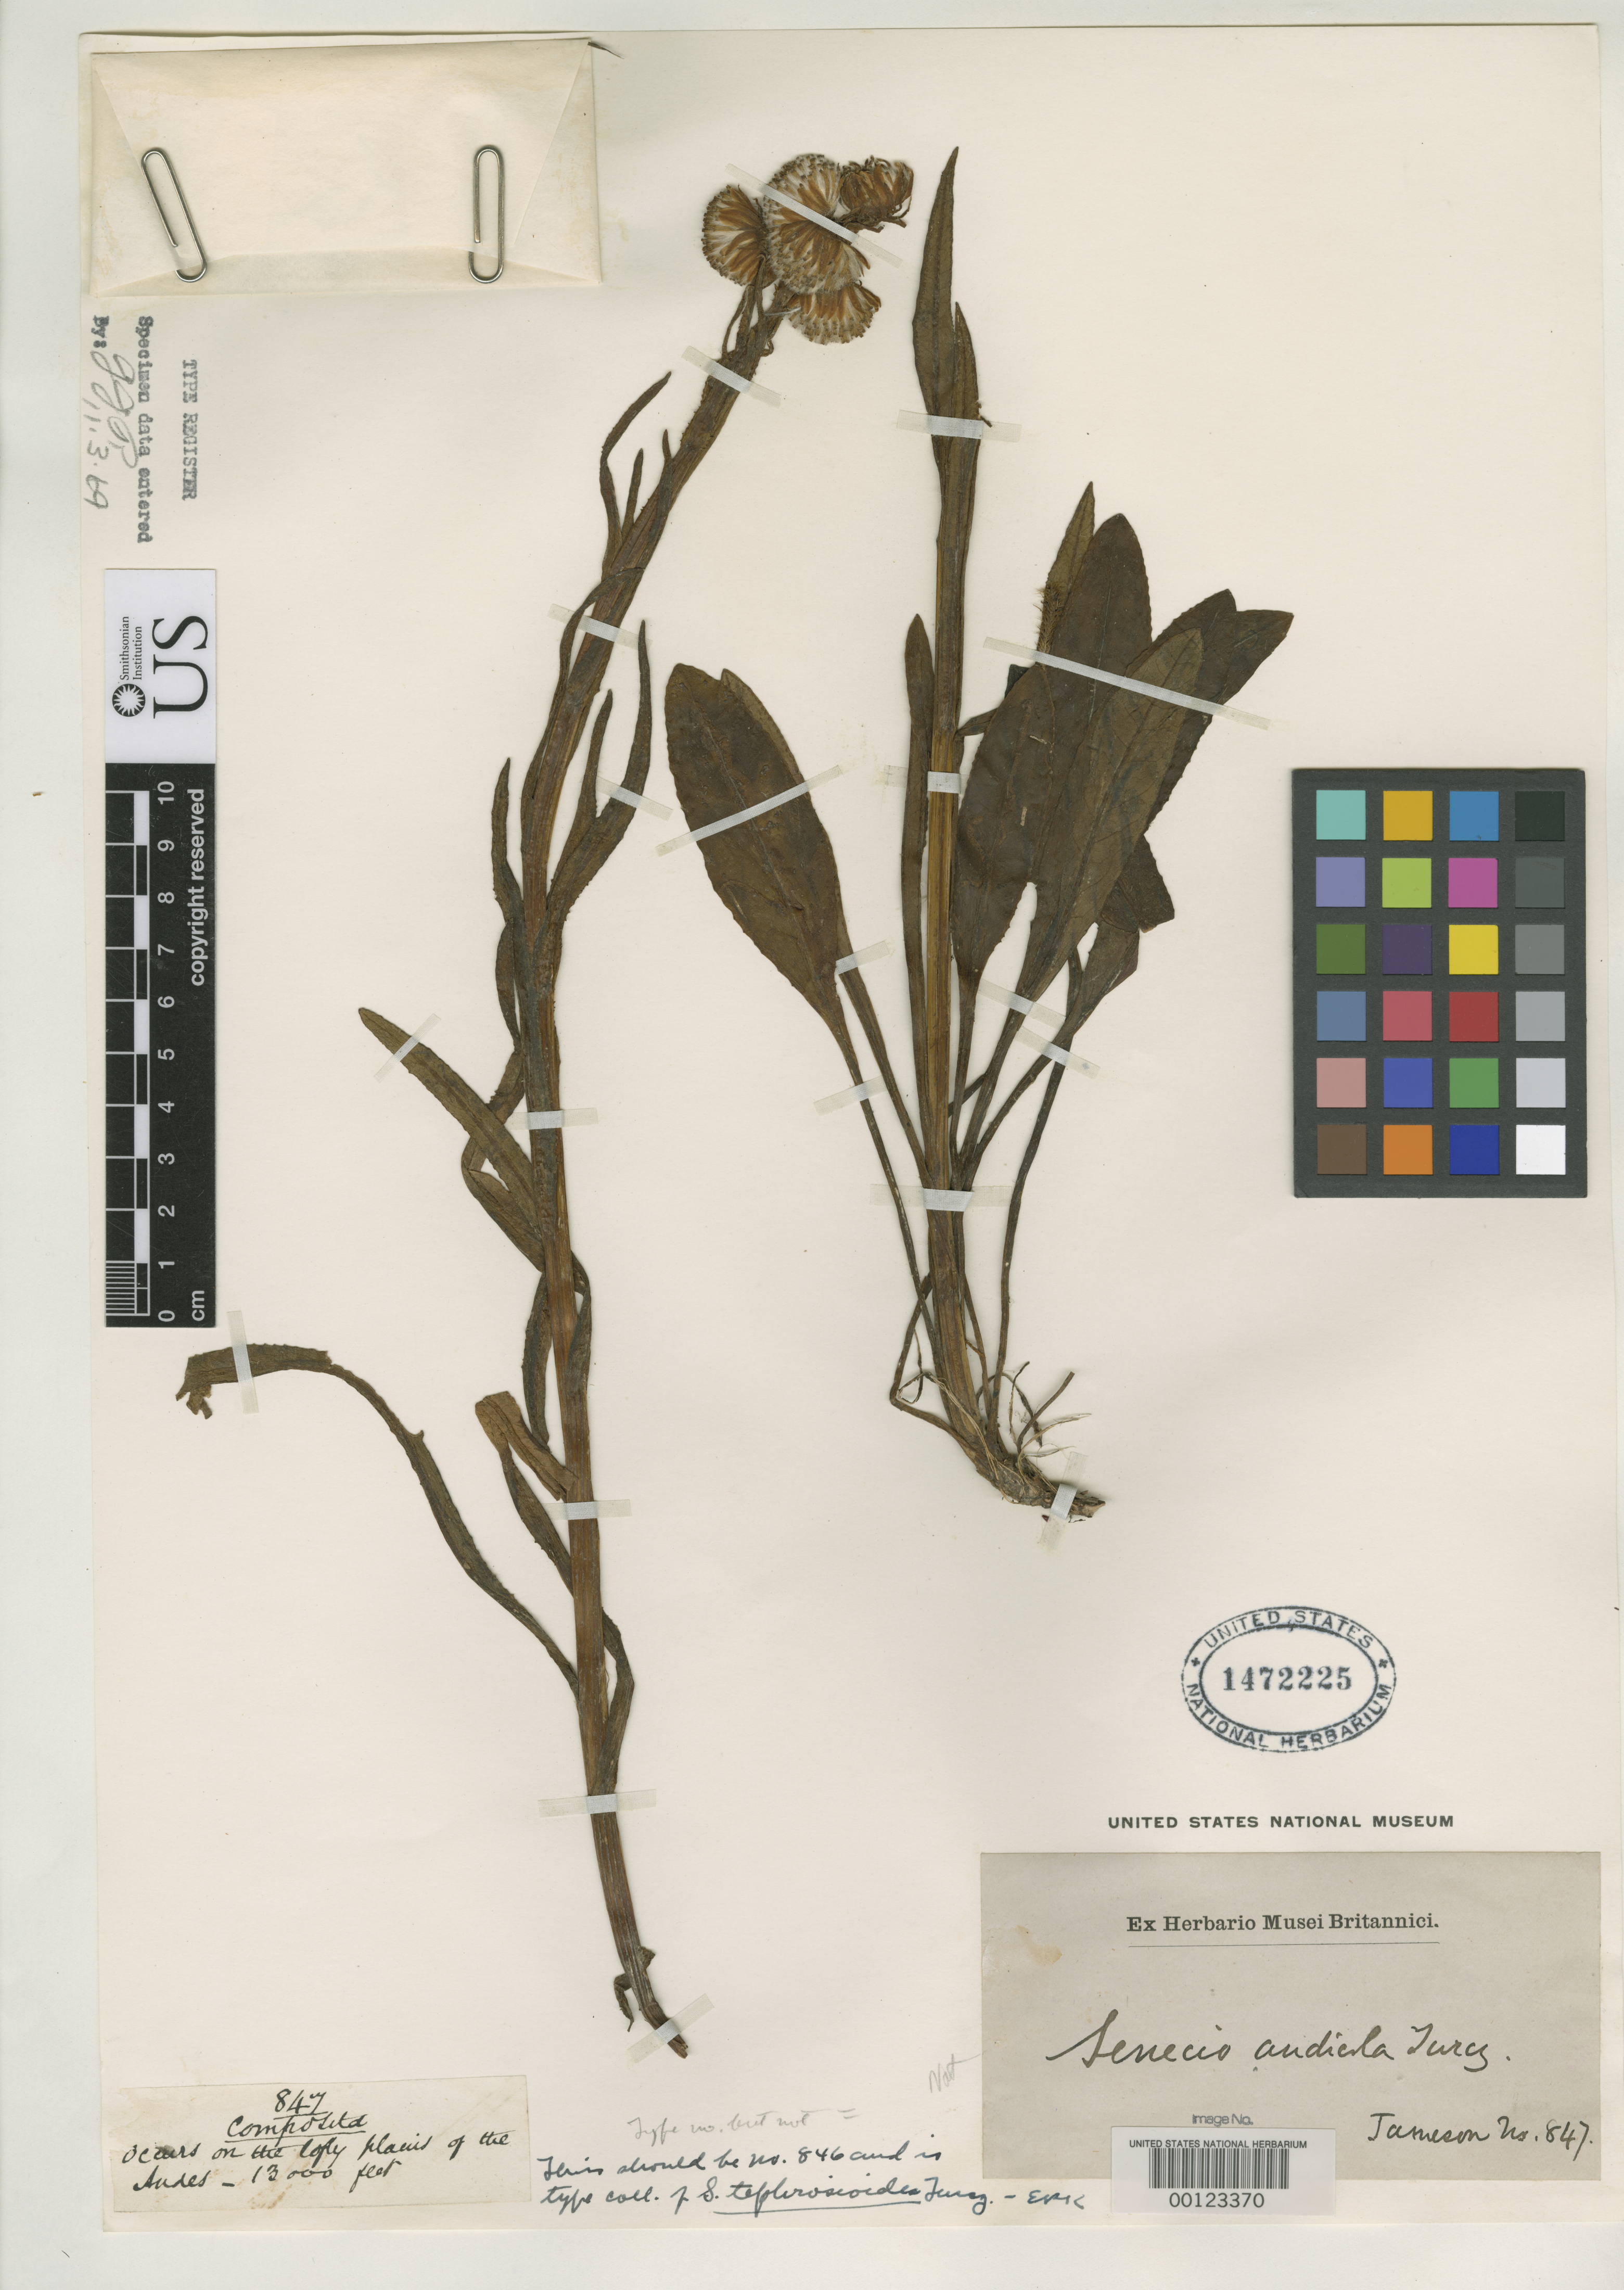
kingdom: Plantae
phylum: Tracheophyta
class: Magnoliopsida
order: Asterales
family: Asteraceae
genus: Senecio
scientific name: Senecio tephrosioides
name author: Turcz.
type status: Isotype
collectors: W. Jameson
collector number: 846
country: Ecuador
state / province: Pichincha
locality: Quito, Volcano Antisana.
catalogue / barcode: US 1472225